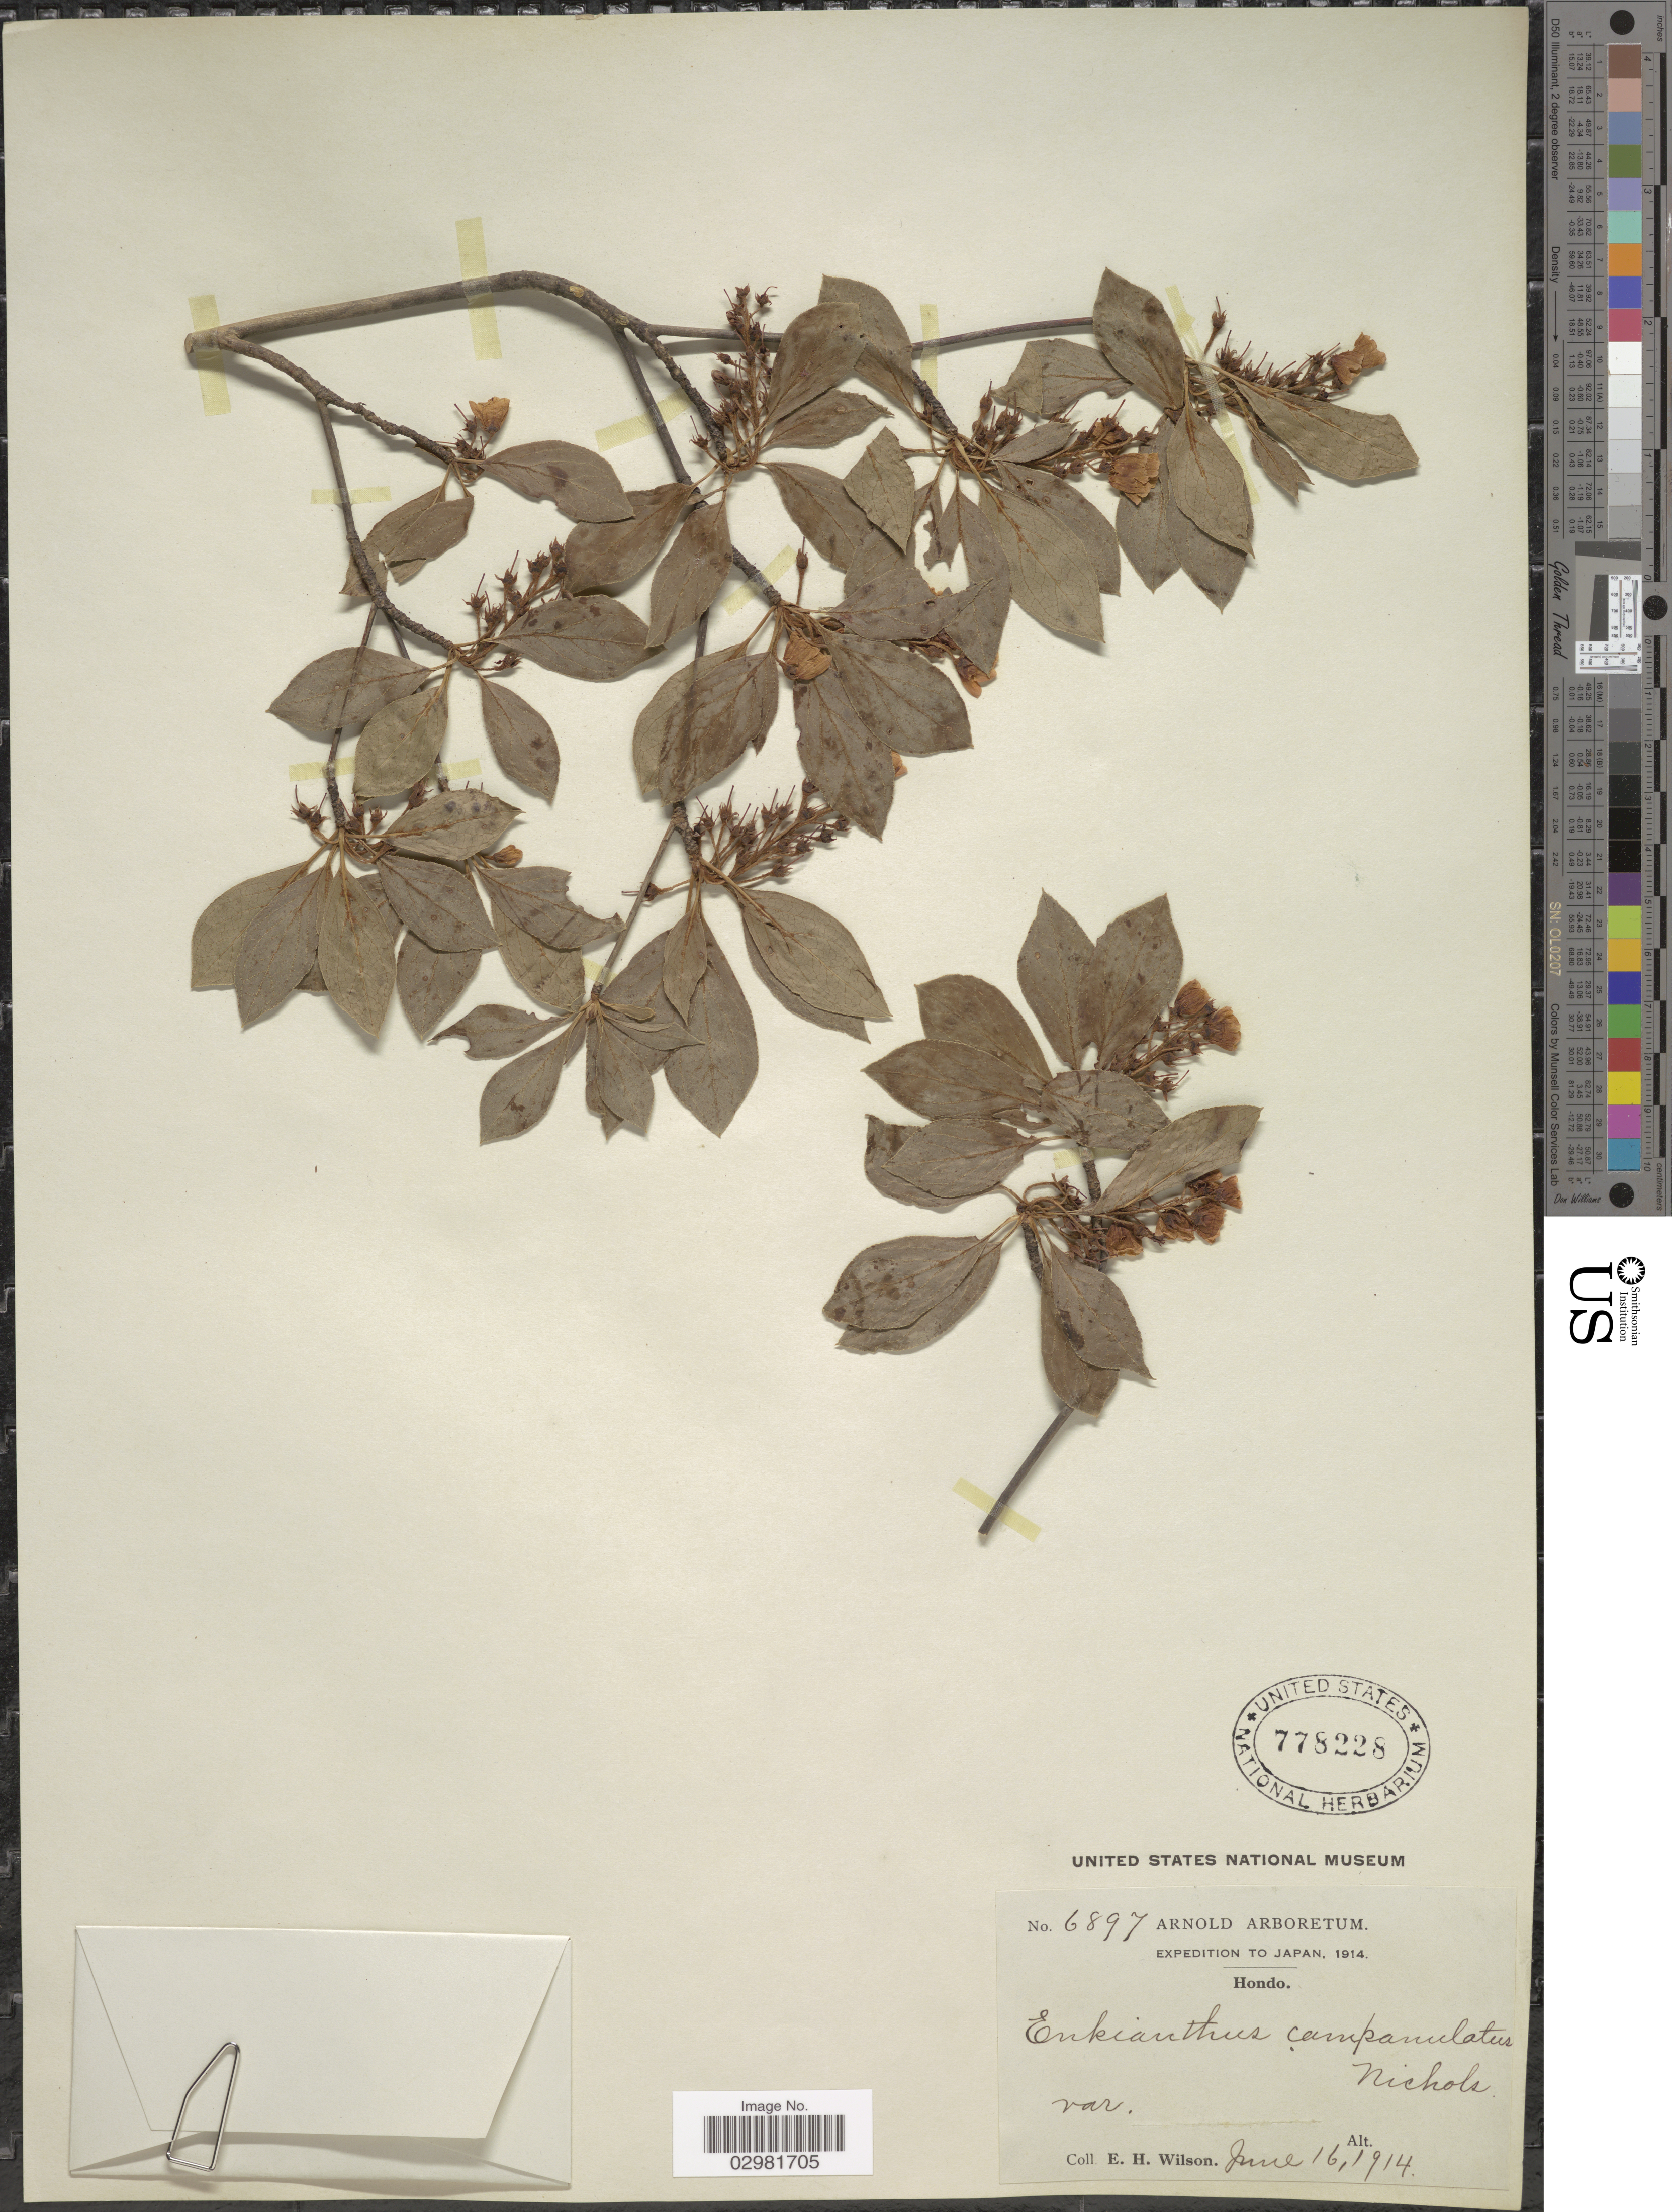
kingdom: Plantae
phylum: Tracheophyta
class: Magnoliopsida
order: Ericales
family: Ericaceae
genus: Enkianthus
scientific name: Enkianthus campanulatus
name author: (Miq.) G. Nicholson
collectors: E. Wilson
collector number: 6897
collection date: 1914-06-16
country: Japan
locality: Hondo.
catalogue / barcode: US 778228